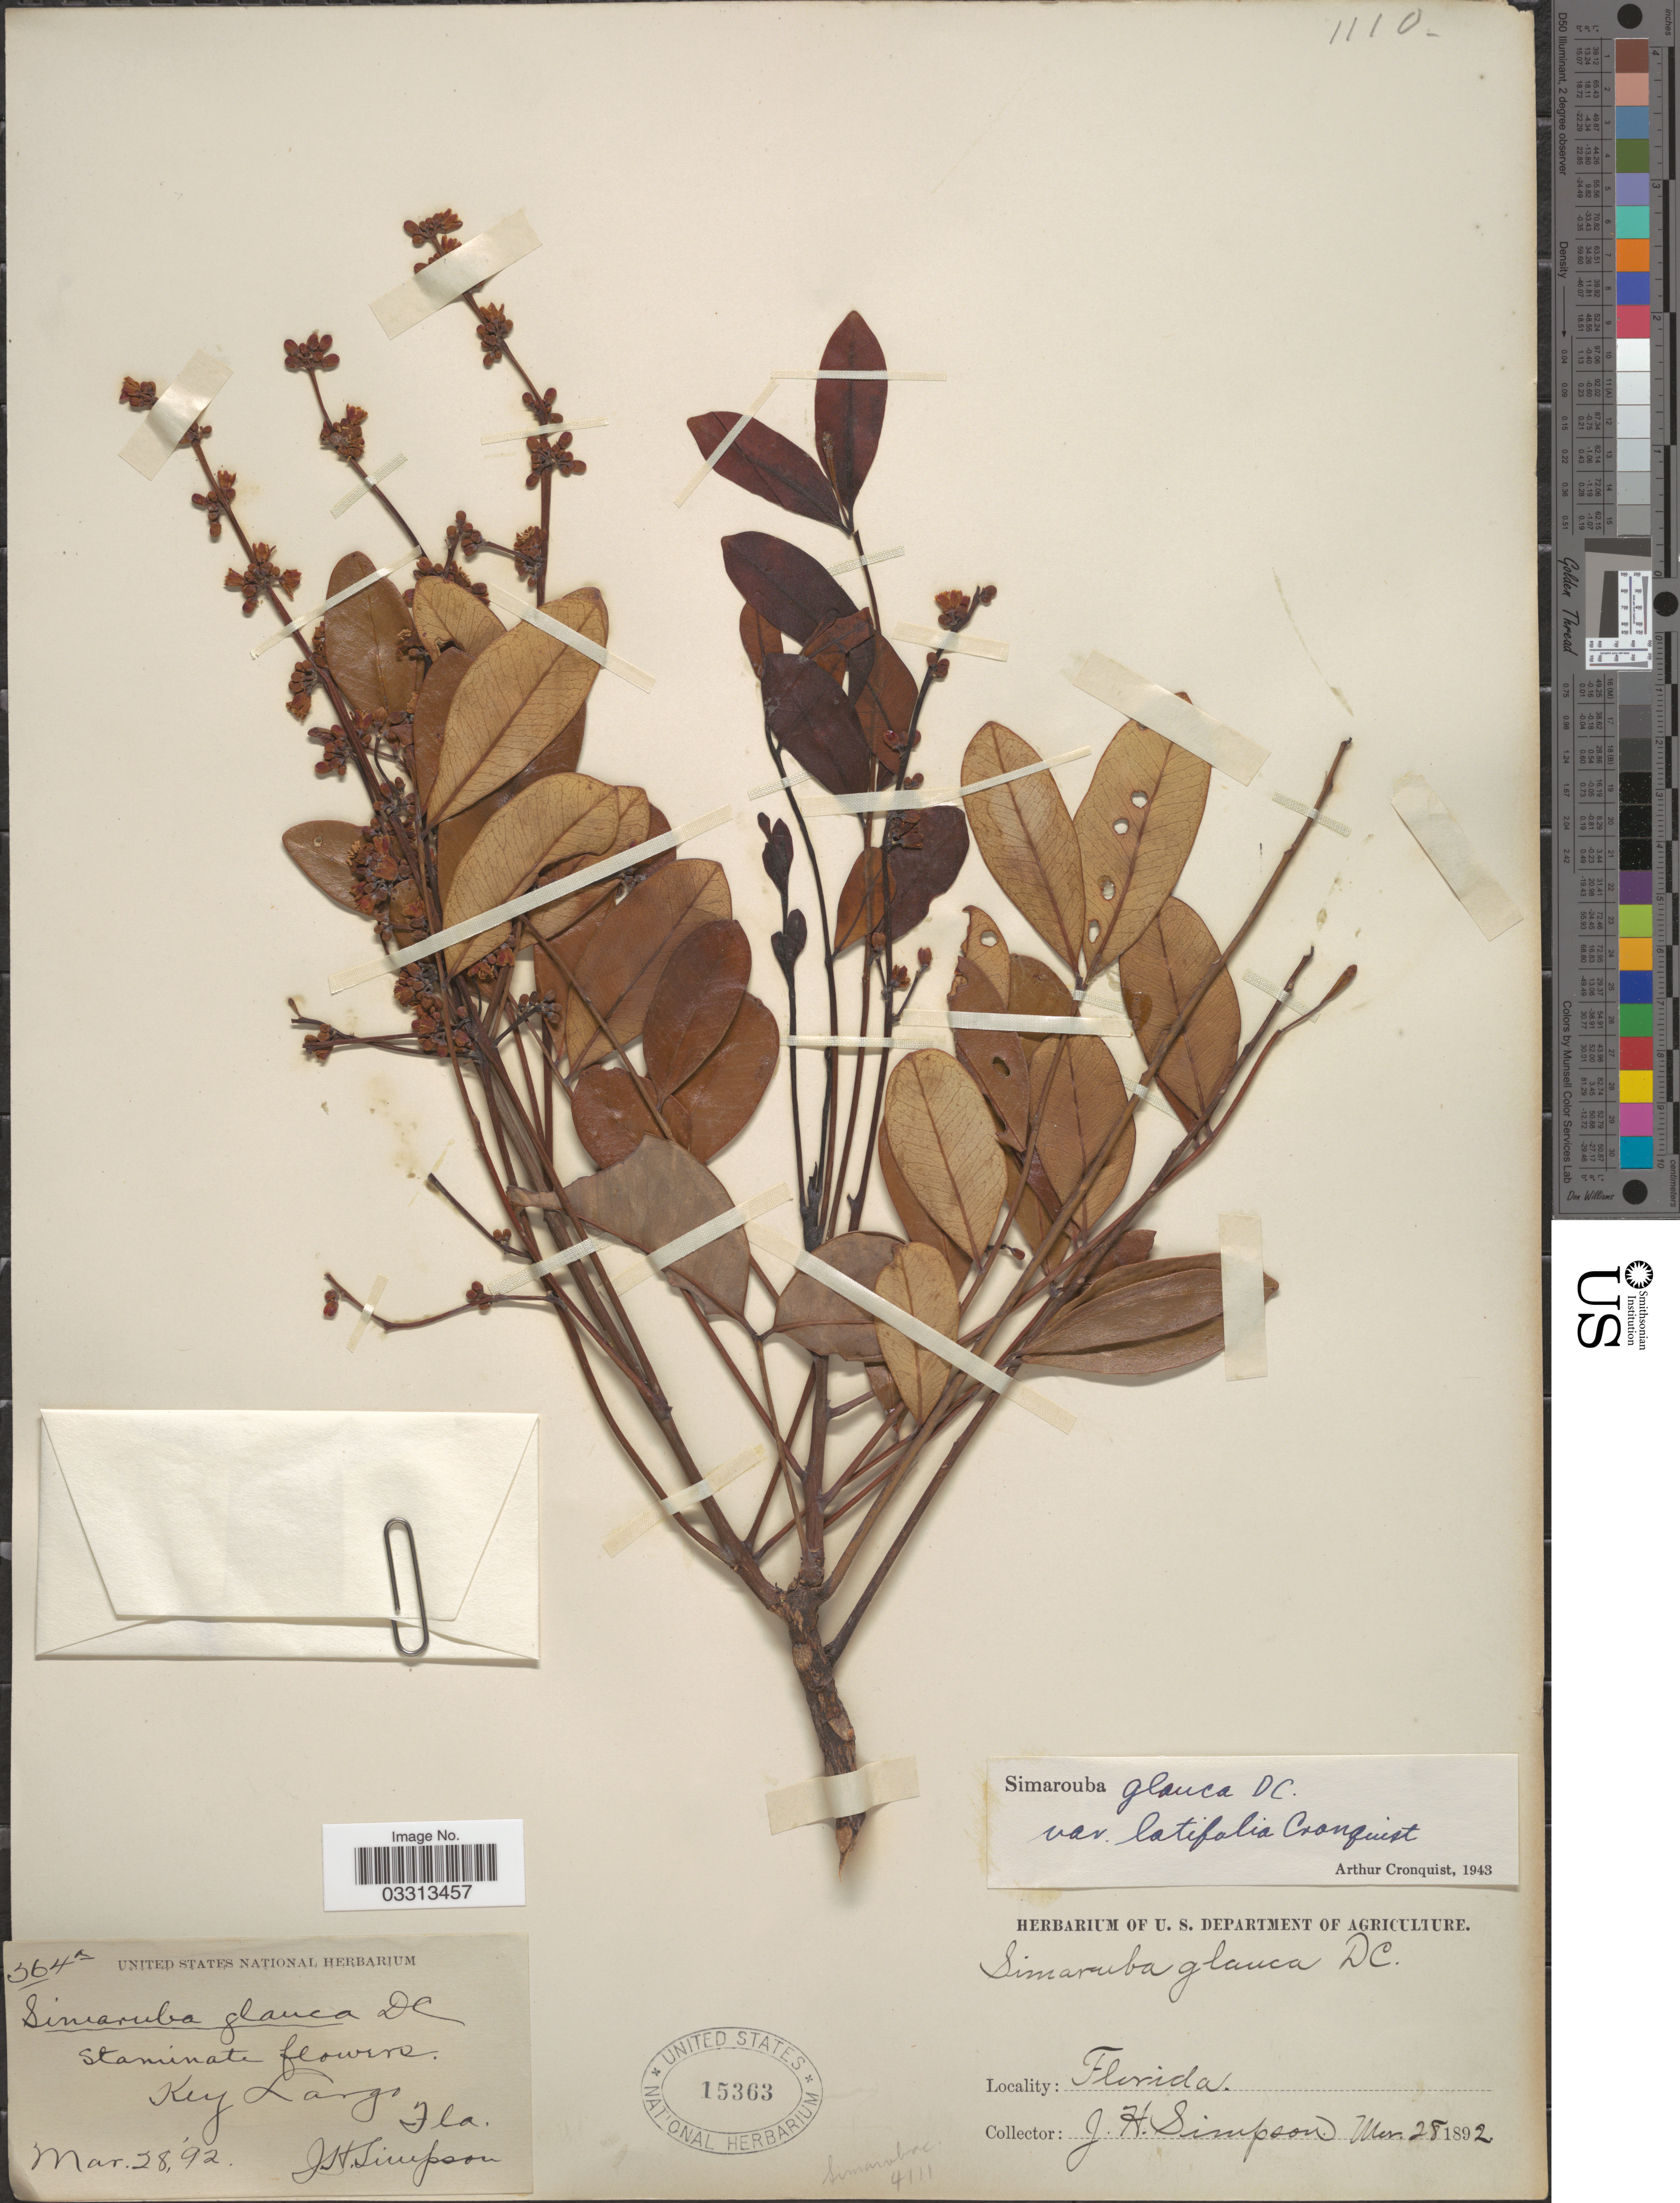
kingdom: Plantae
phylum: Tracheophyta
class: Magnoliopsida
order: Sapindales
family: Simaroubaceae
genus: Simarouba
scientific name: Simarouba glauca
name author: DC.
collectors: J. H. Simpson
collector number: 364a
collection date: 1892-03-28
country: United States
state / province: Florida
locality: Key Largo, Fla.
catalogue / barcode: US 15363